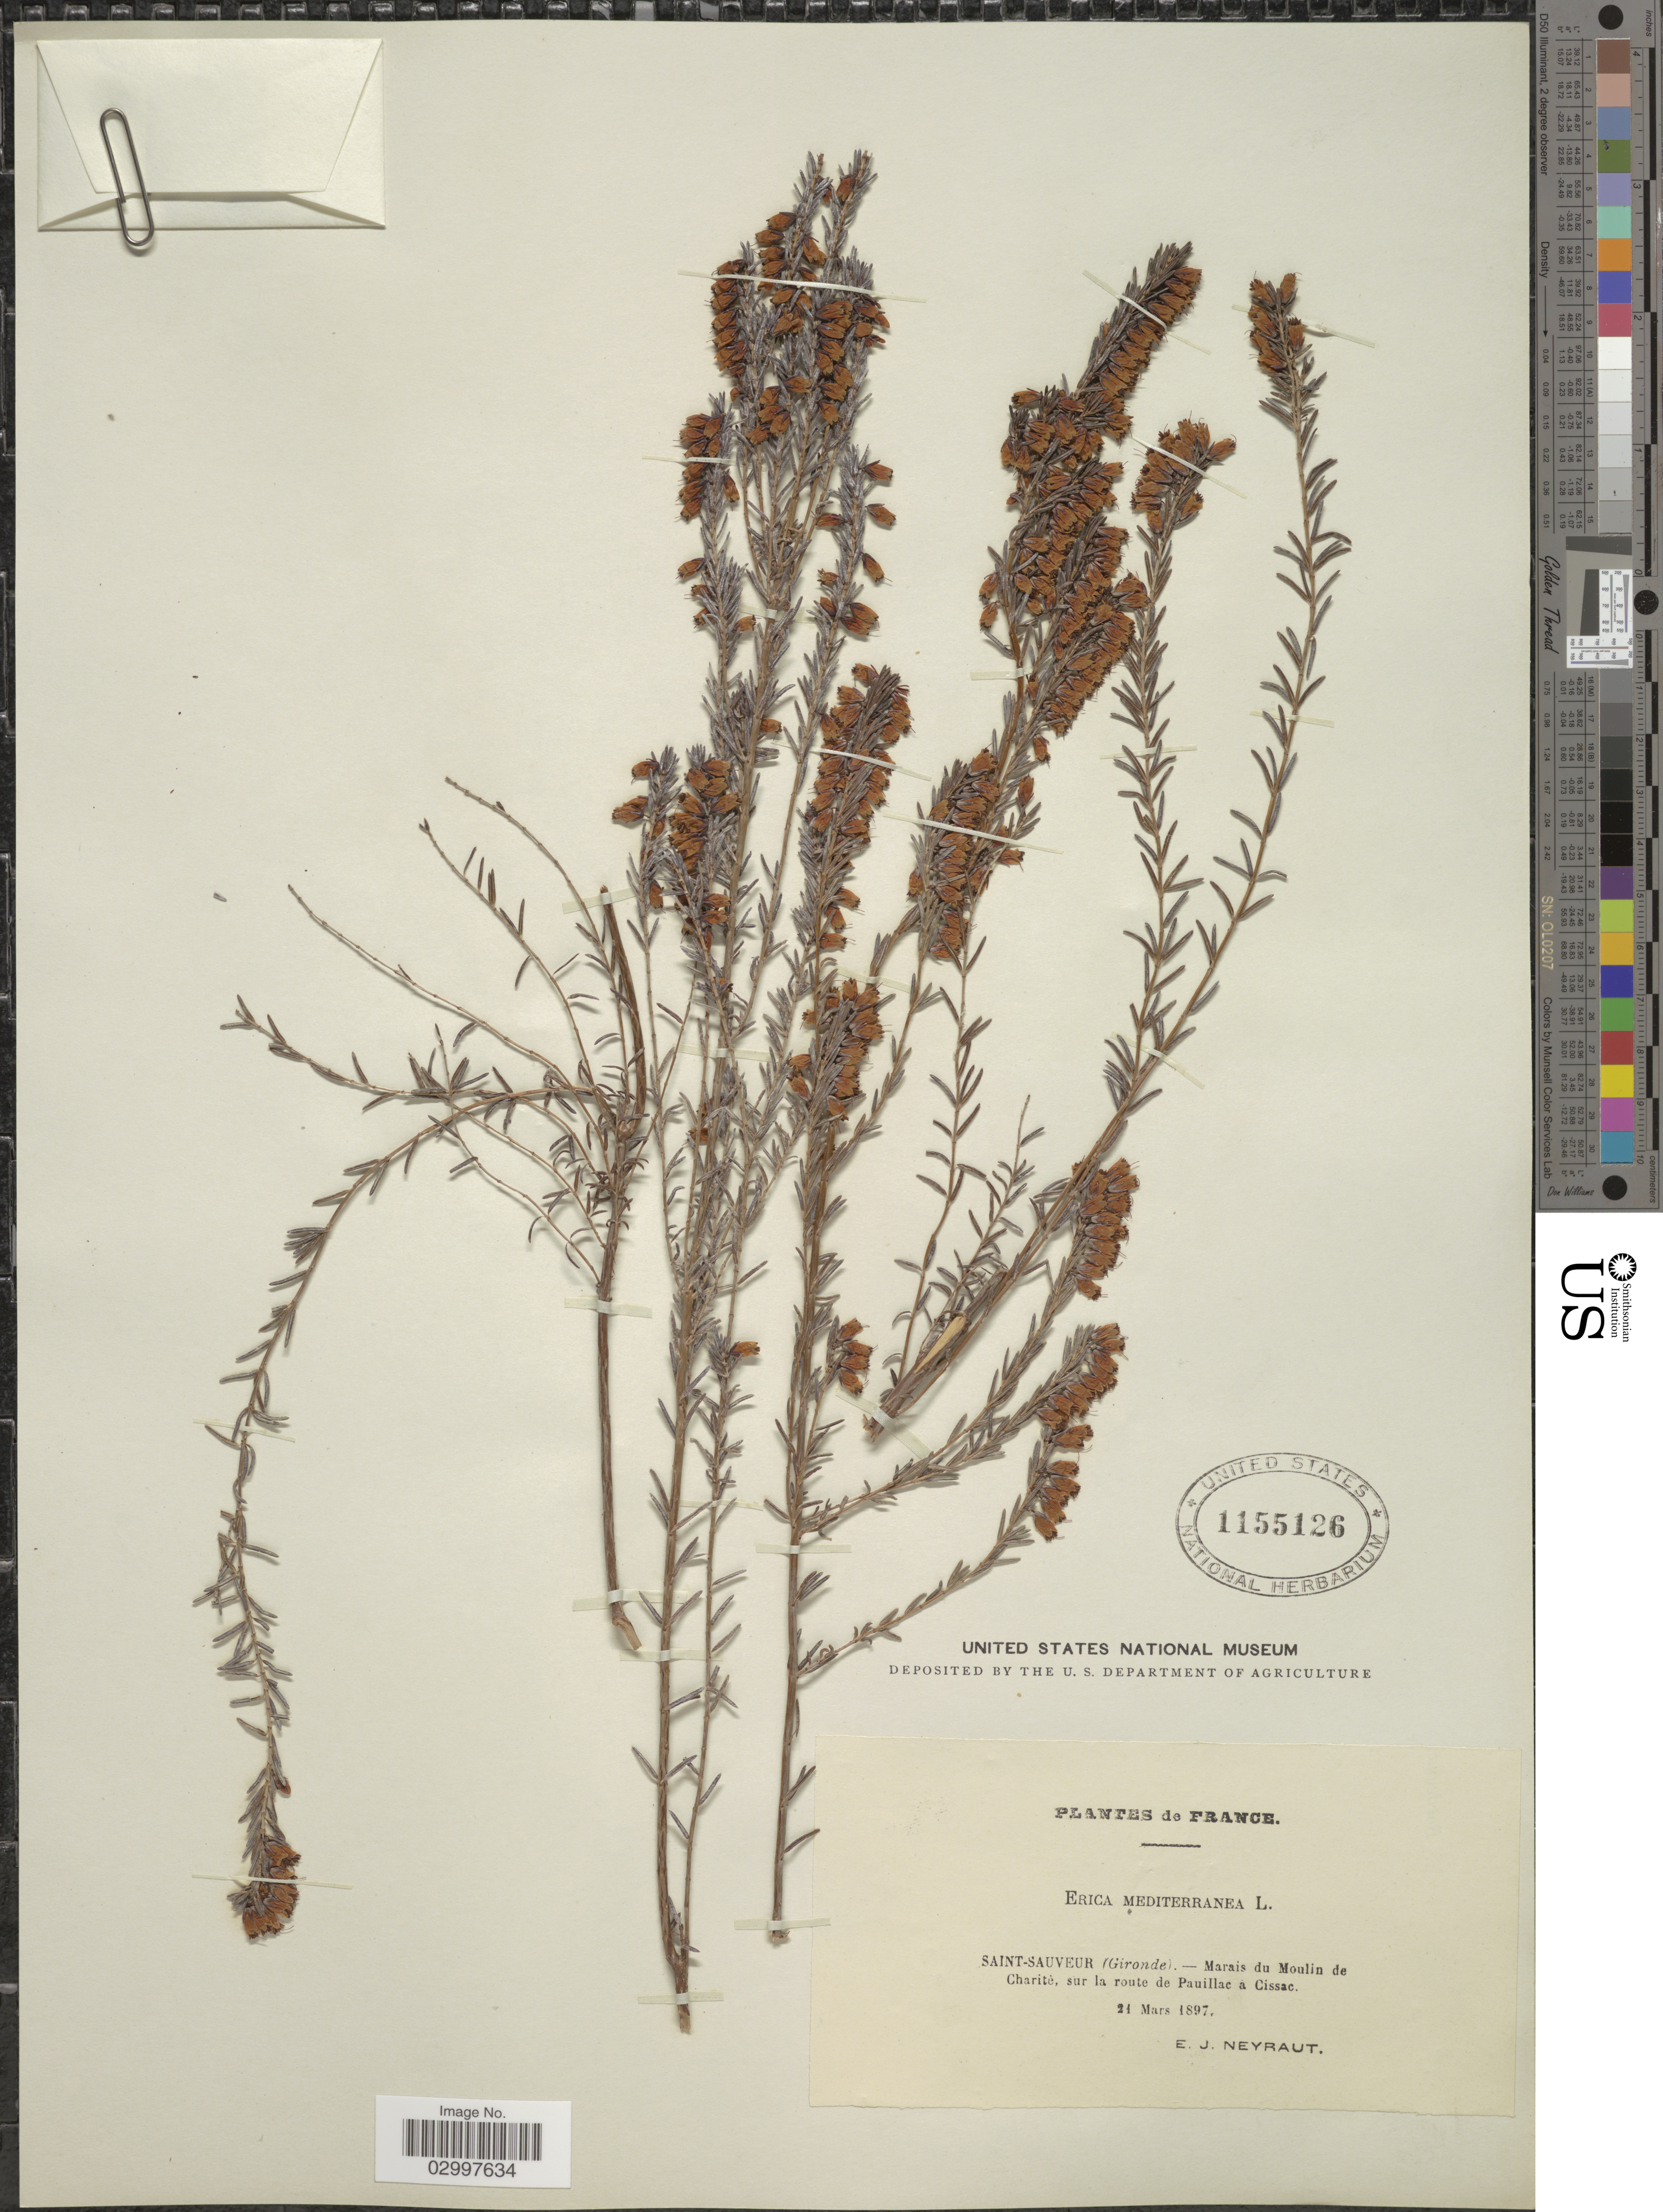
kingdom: Plantae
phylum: Tracheophyta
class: Magnoliopsida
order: Ericales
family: Ericaceae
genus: Erica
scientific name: Erica mediterranea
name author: L.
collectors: E. Neyraut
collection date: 1897-03-21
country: France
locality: Saint-Sauveur (Gironde). - Marais du Molin de Charitè, sur la route de Pauillac a Cissac.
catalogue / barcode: US 1155126